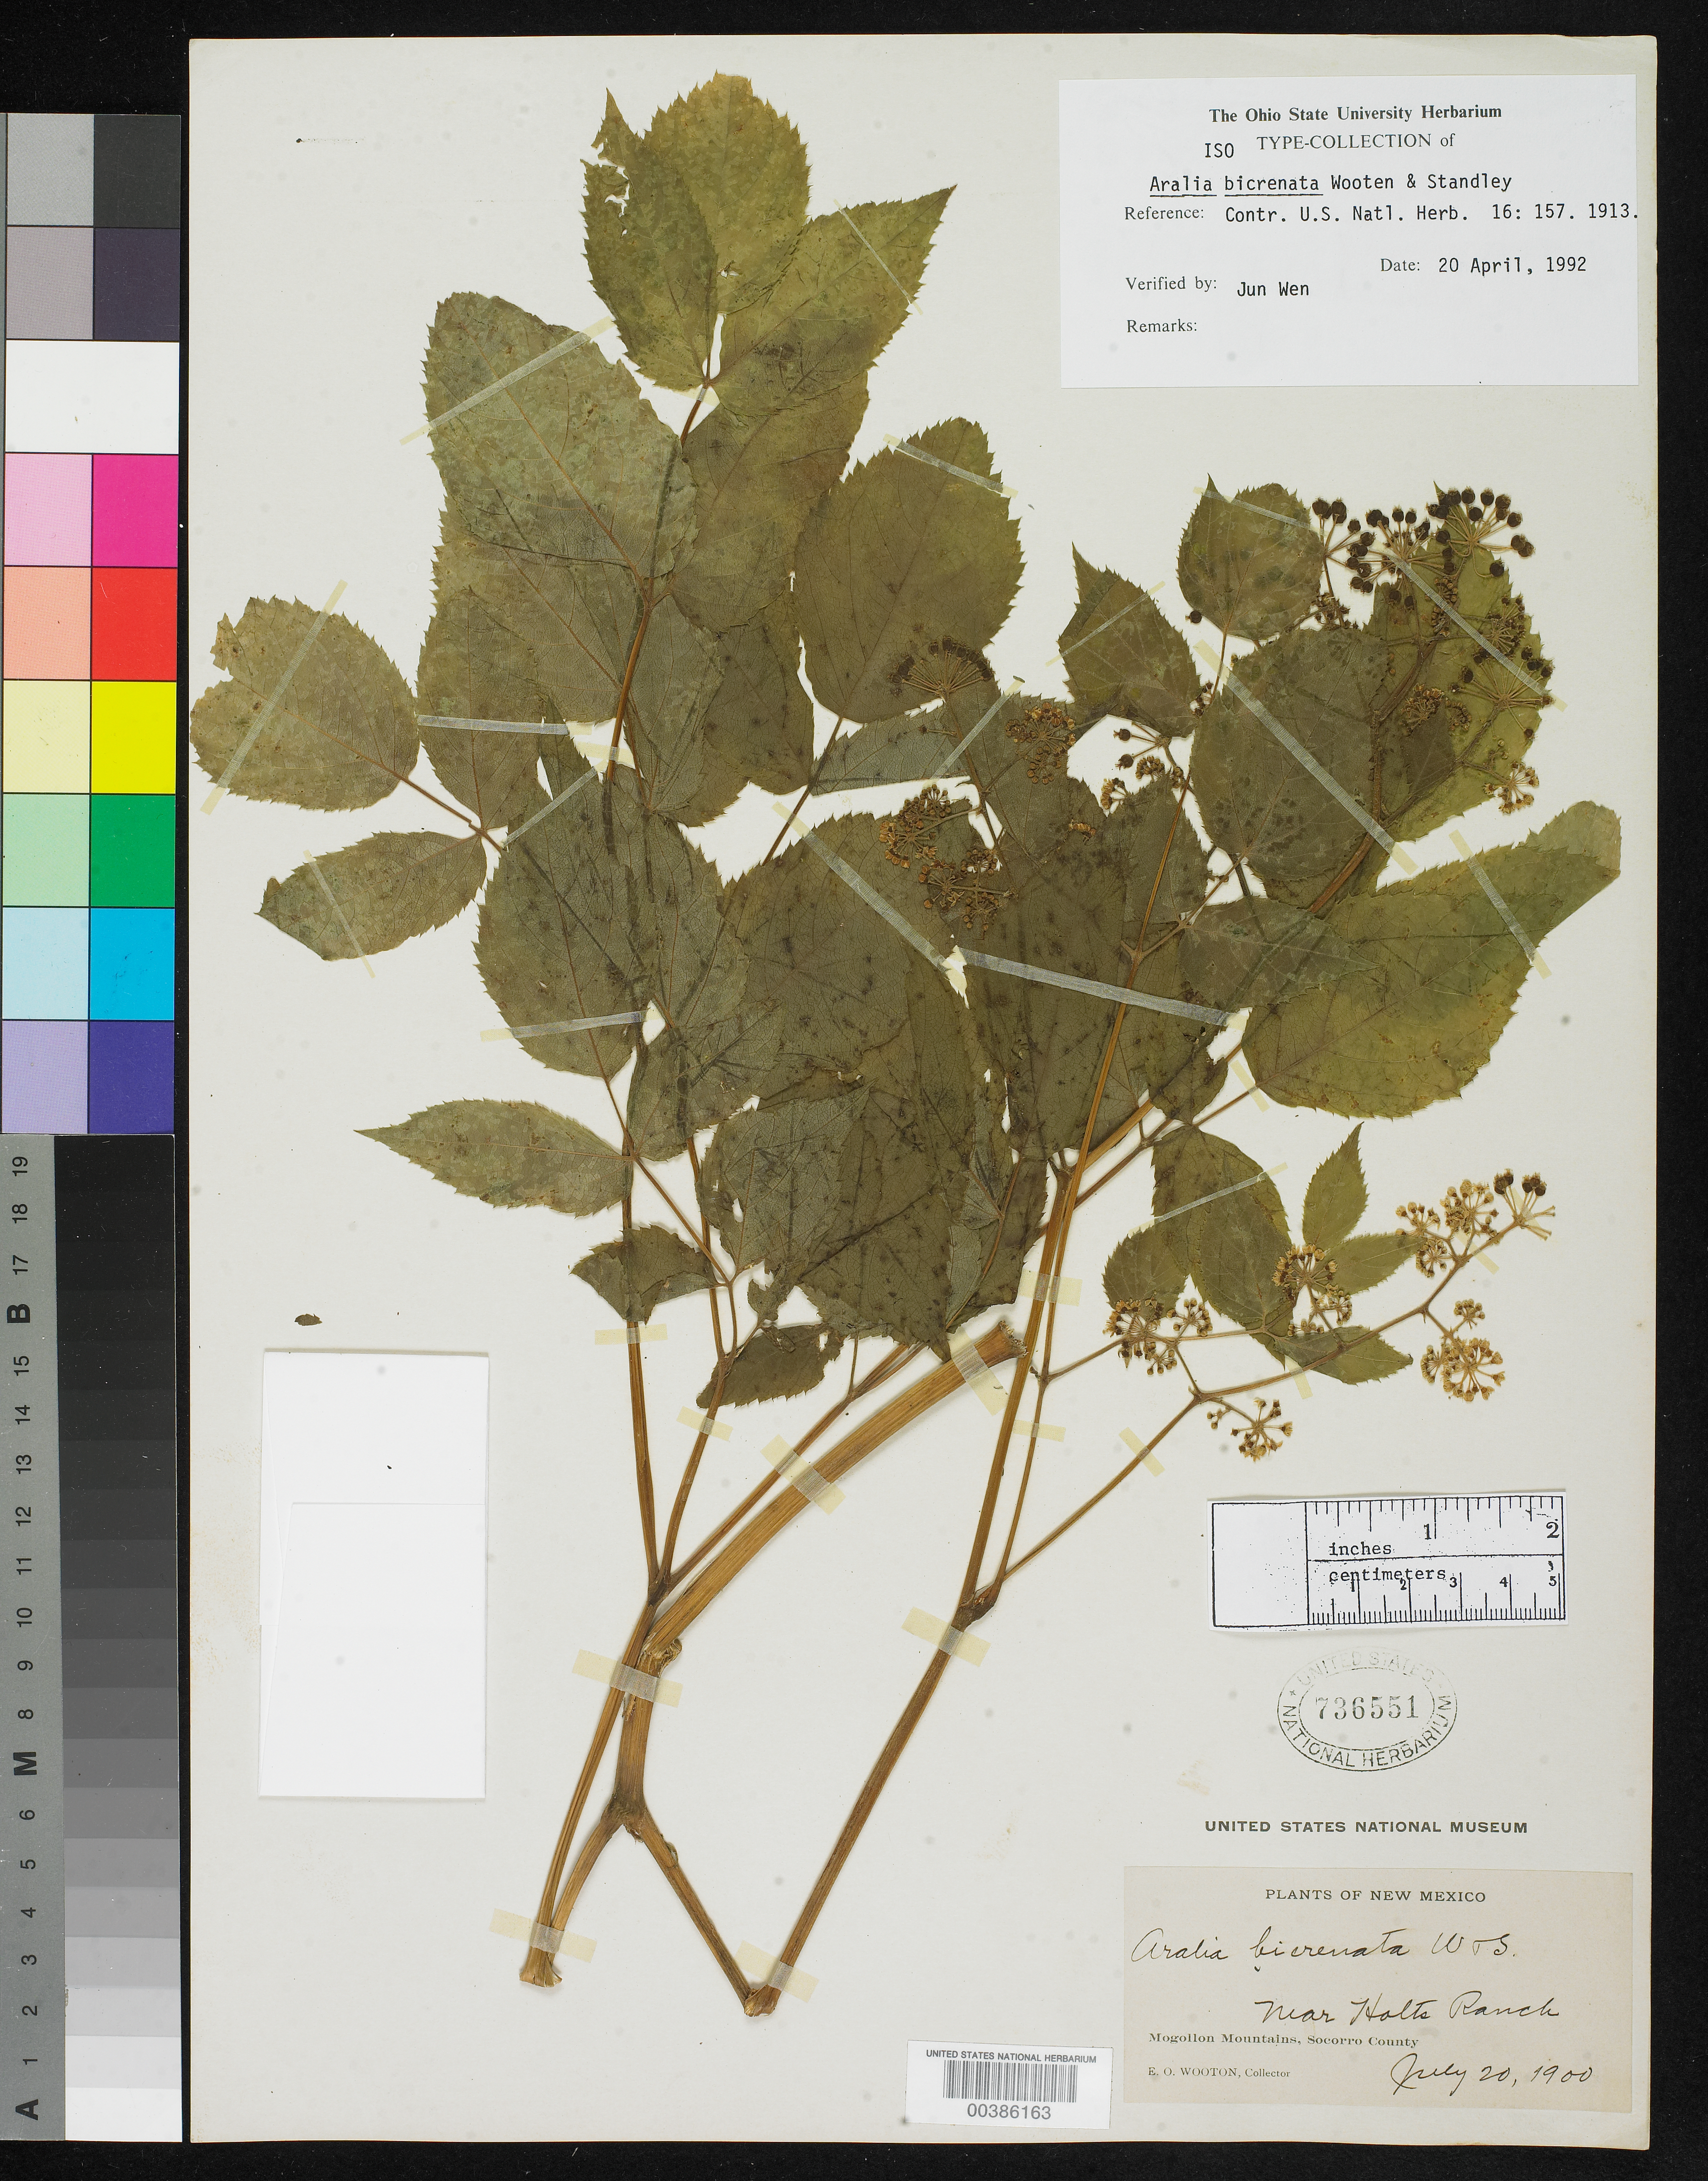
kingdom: Plantae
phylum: Tracheophyta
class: Magnoliopsida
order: Apiales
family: Araliaceae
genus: Aralia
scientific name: Aralia bicrenata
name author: Wooton & Standl.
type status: Isotype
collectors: E. O. Wooton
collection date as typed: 20 Jul 1900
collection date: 1900-07-20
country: United States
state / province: New Mexico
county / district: Socorro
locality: Near Halls Ranch, Mogollon Mts., Holts Ranch.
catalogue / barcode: US 736551